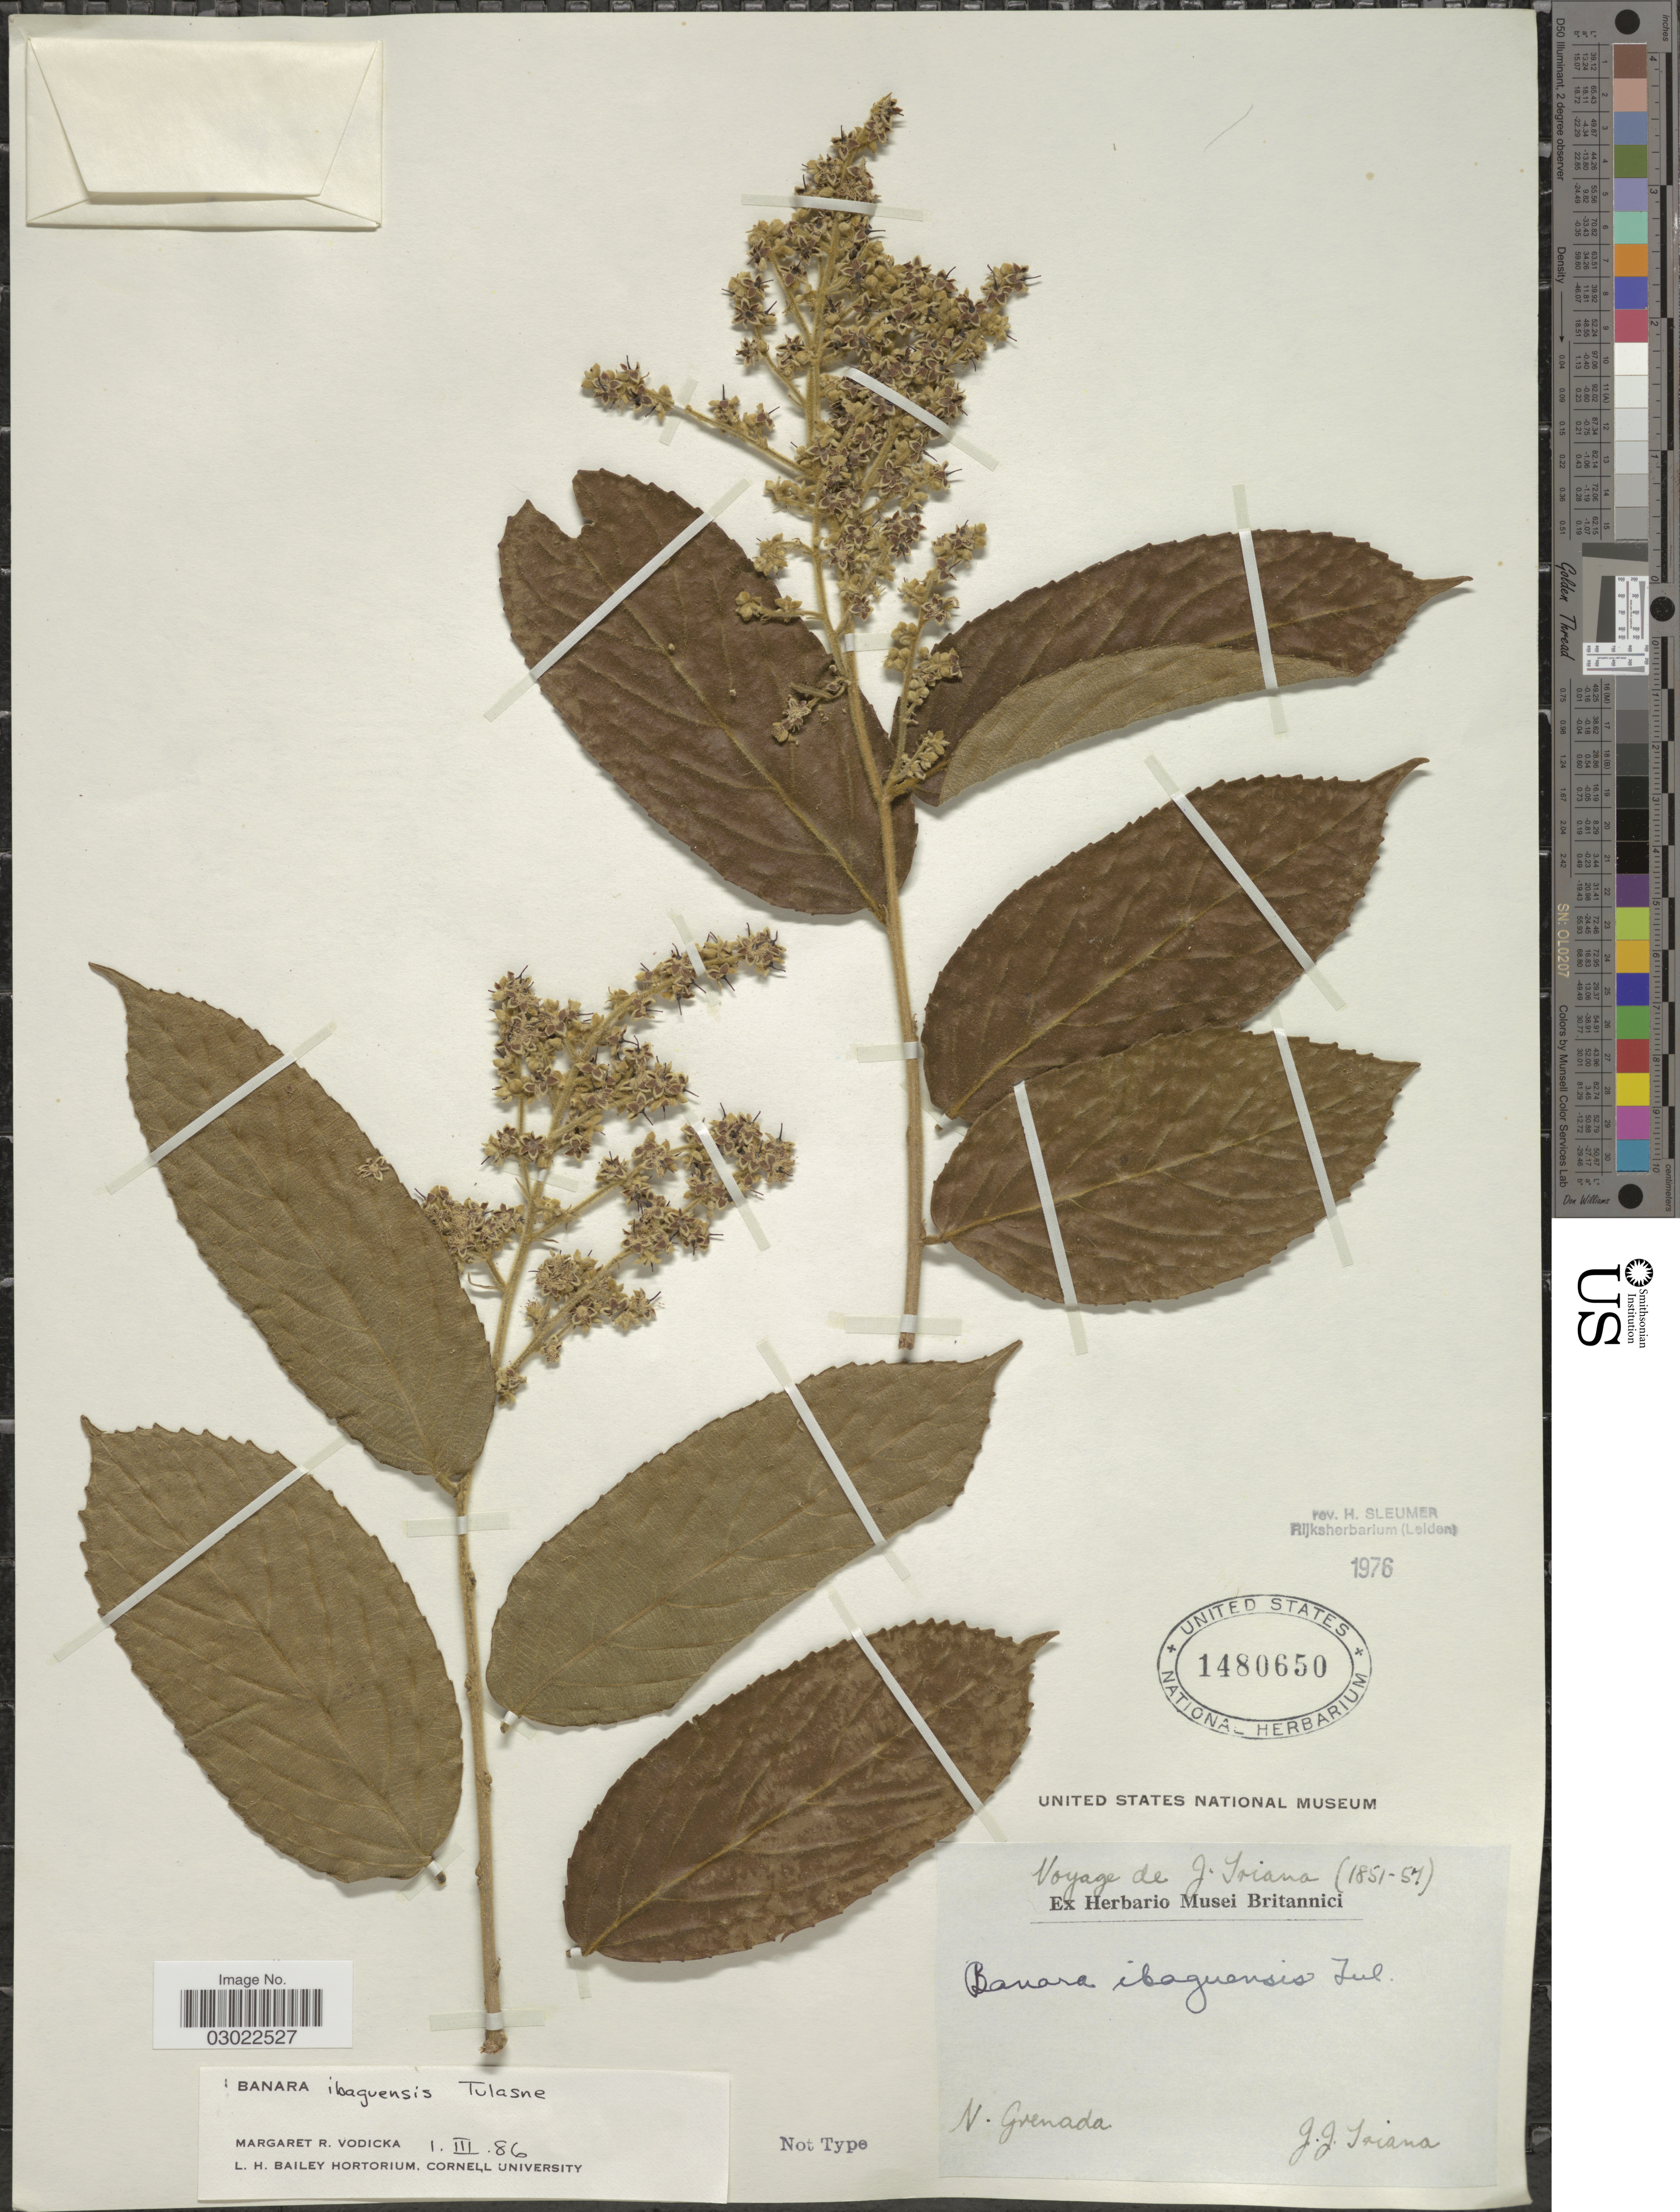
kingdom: Plantae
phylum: Tracheophyta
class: Magnoliopsida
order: Malpighiales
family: Salicaceae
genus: Banara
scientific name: Banara ibaguensis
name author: Tul.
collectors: J. J. Triana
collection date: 1851/1857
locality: N. Grenada.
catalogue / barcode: US 1480650